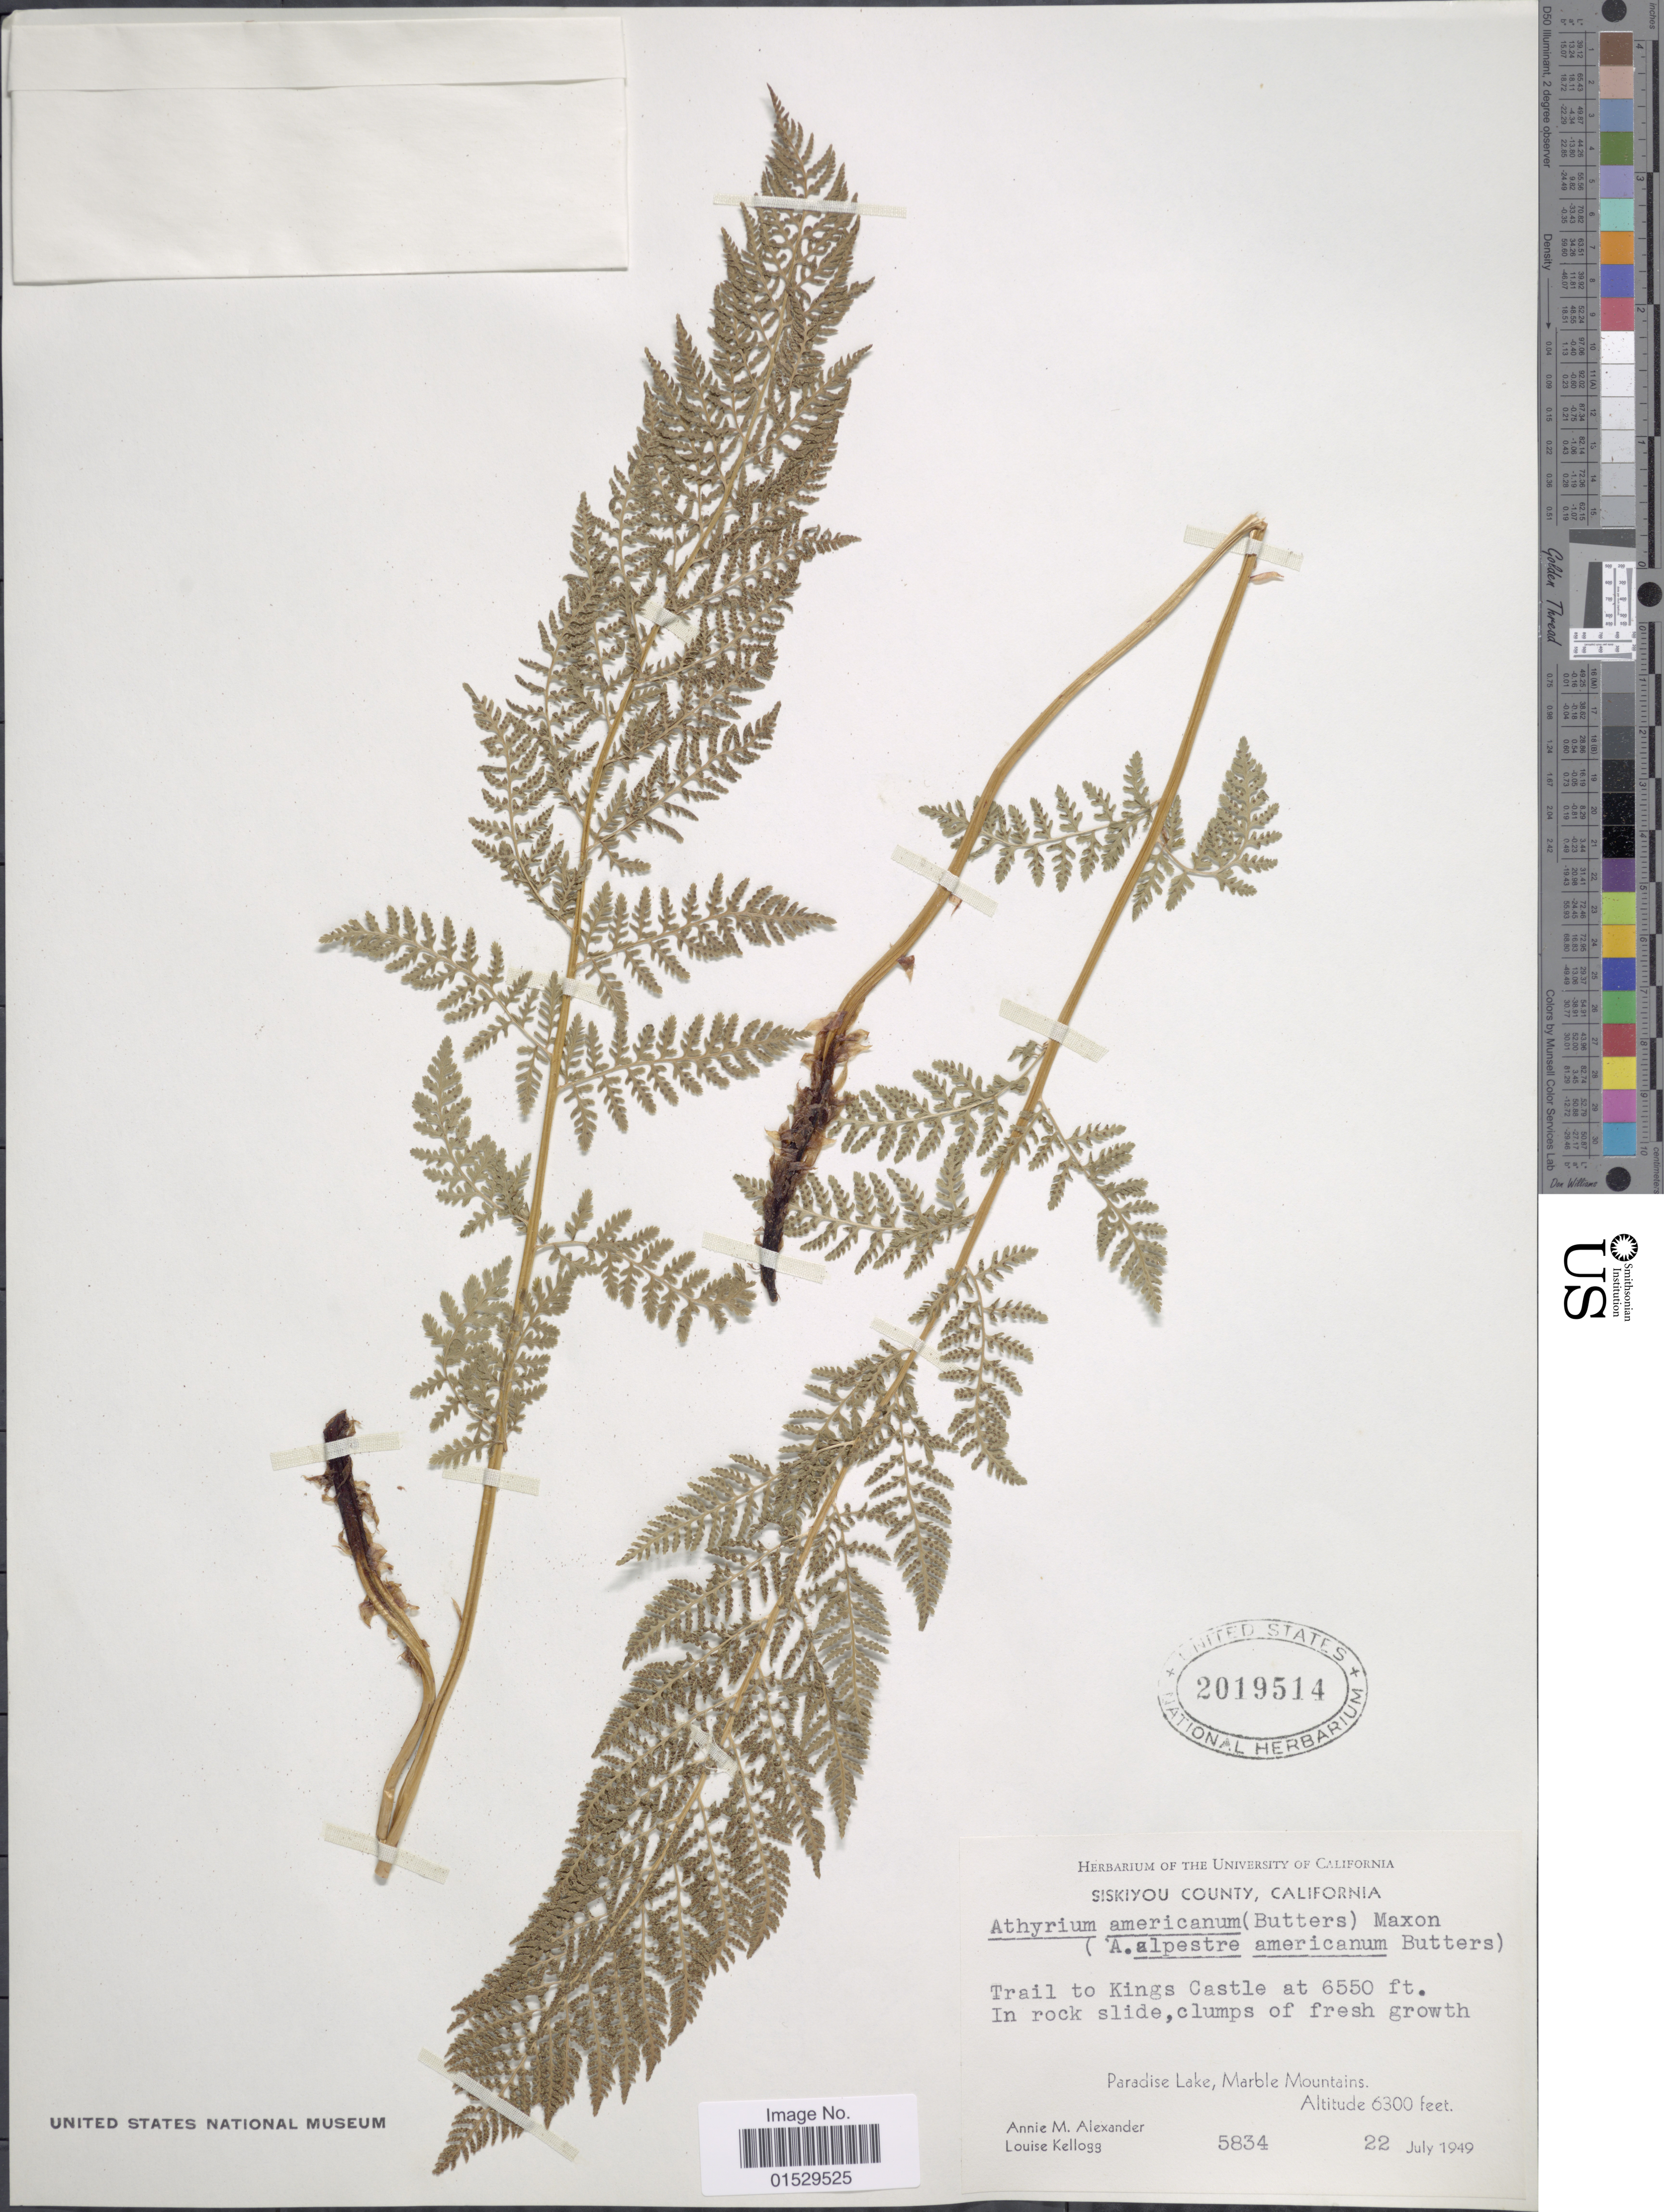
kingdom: Plantae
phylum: Tracheophyta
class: Polypodiopsida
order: Polypodiales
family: Athyriaceae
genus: Athyrium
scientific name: Athyrium distentifolilum subsp. americanum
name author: (Butters) Hultén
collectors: A. M. Alexander & L. Kellogg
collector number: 5834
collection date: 1949-07-22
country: United States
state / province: California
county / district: Siskiyou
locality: Siskiyou County, trail to Kings Castle, Paradise Lake, Marble Mountains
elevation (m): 1920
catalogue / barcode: US 2019514